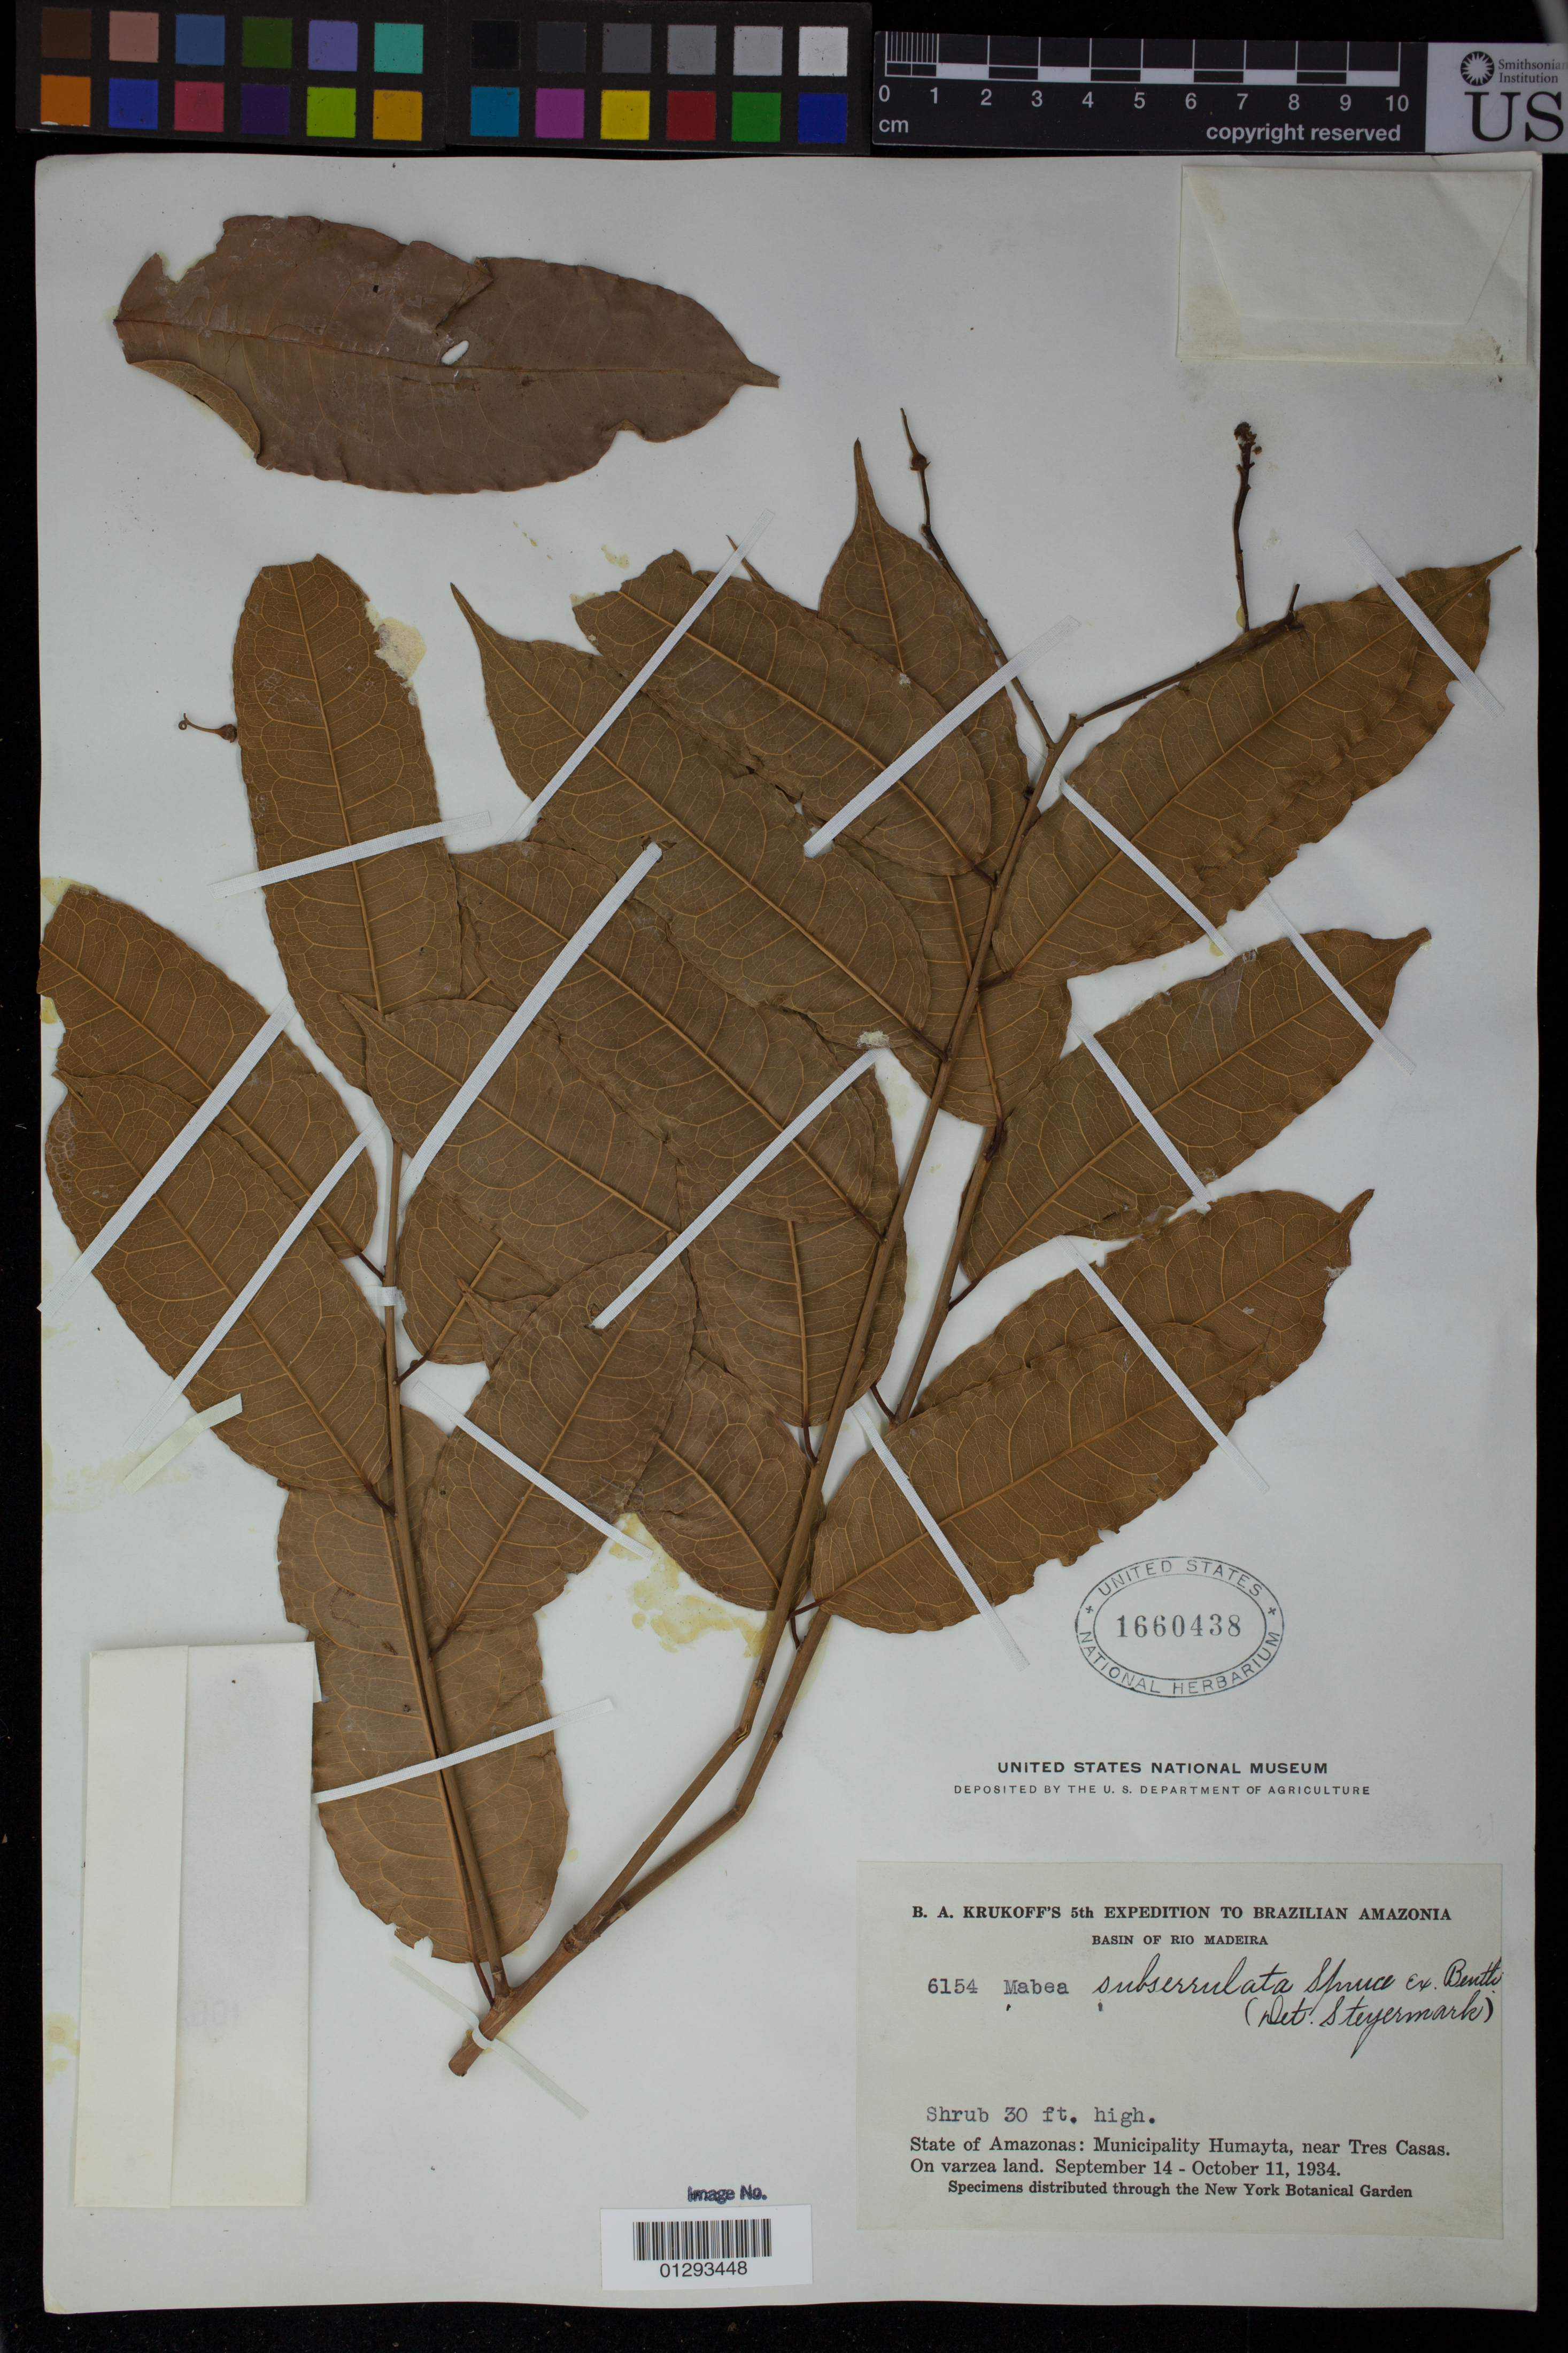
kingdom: Plantae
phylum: Tracheophyta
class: Magnoliopsida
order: Malpighiales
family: Euphorbiaceae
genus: Mabea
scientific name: Mabea subserrulata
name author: Spruce ex Benth.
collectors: B. A. Krukoff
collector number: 6154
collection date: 1934-09-14/1934-10-11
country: Brazil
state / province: Amazonas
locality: Basin of Rio Madeira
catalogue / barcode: US 1660438